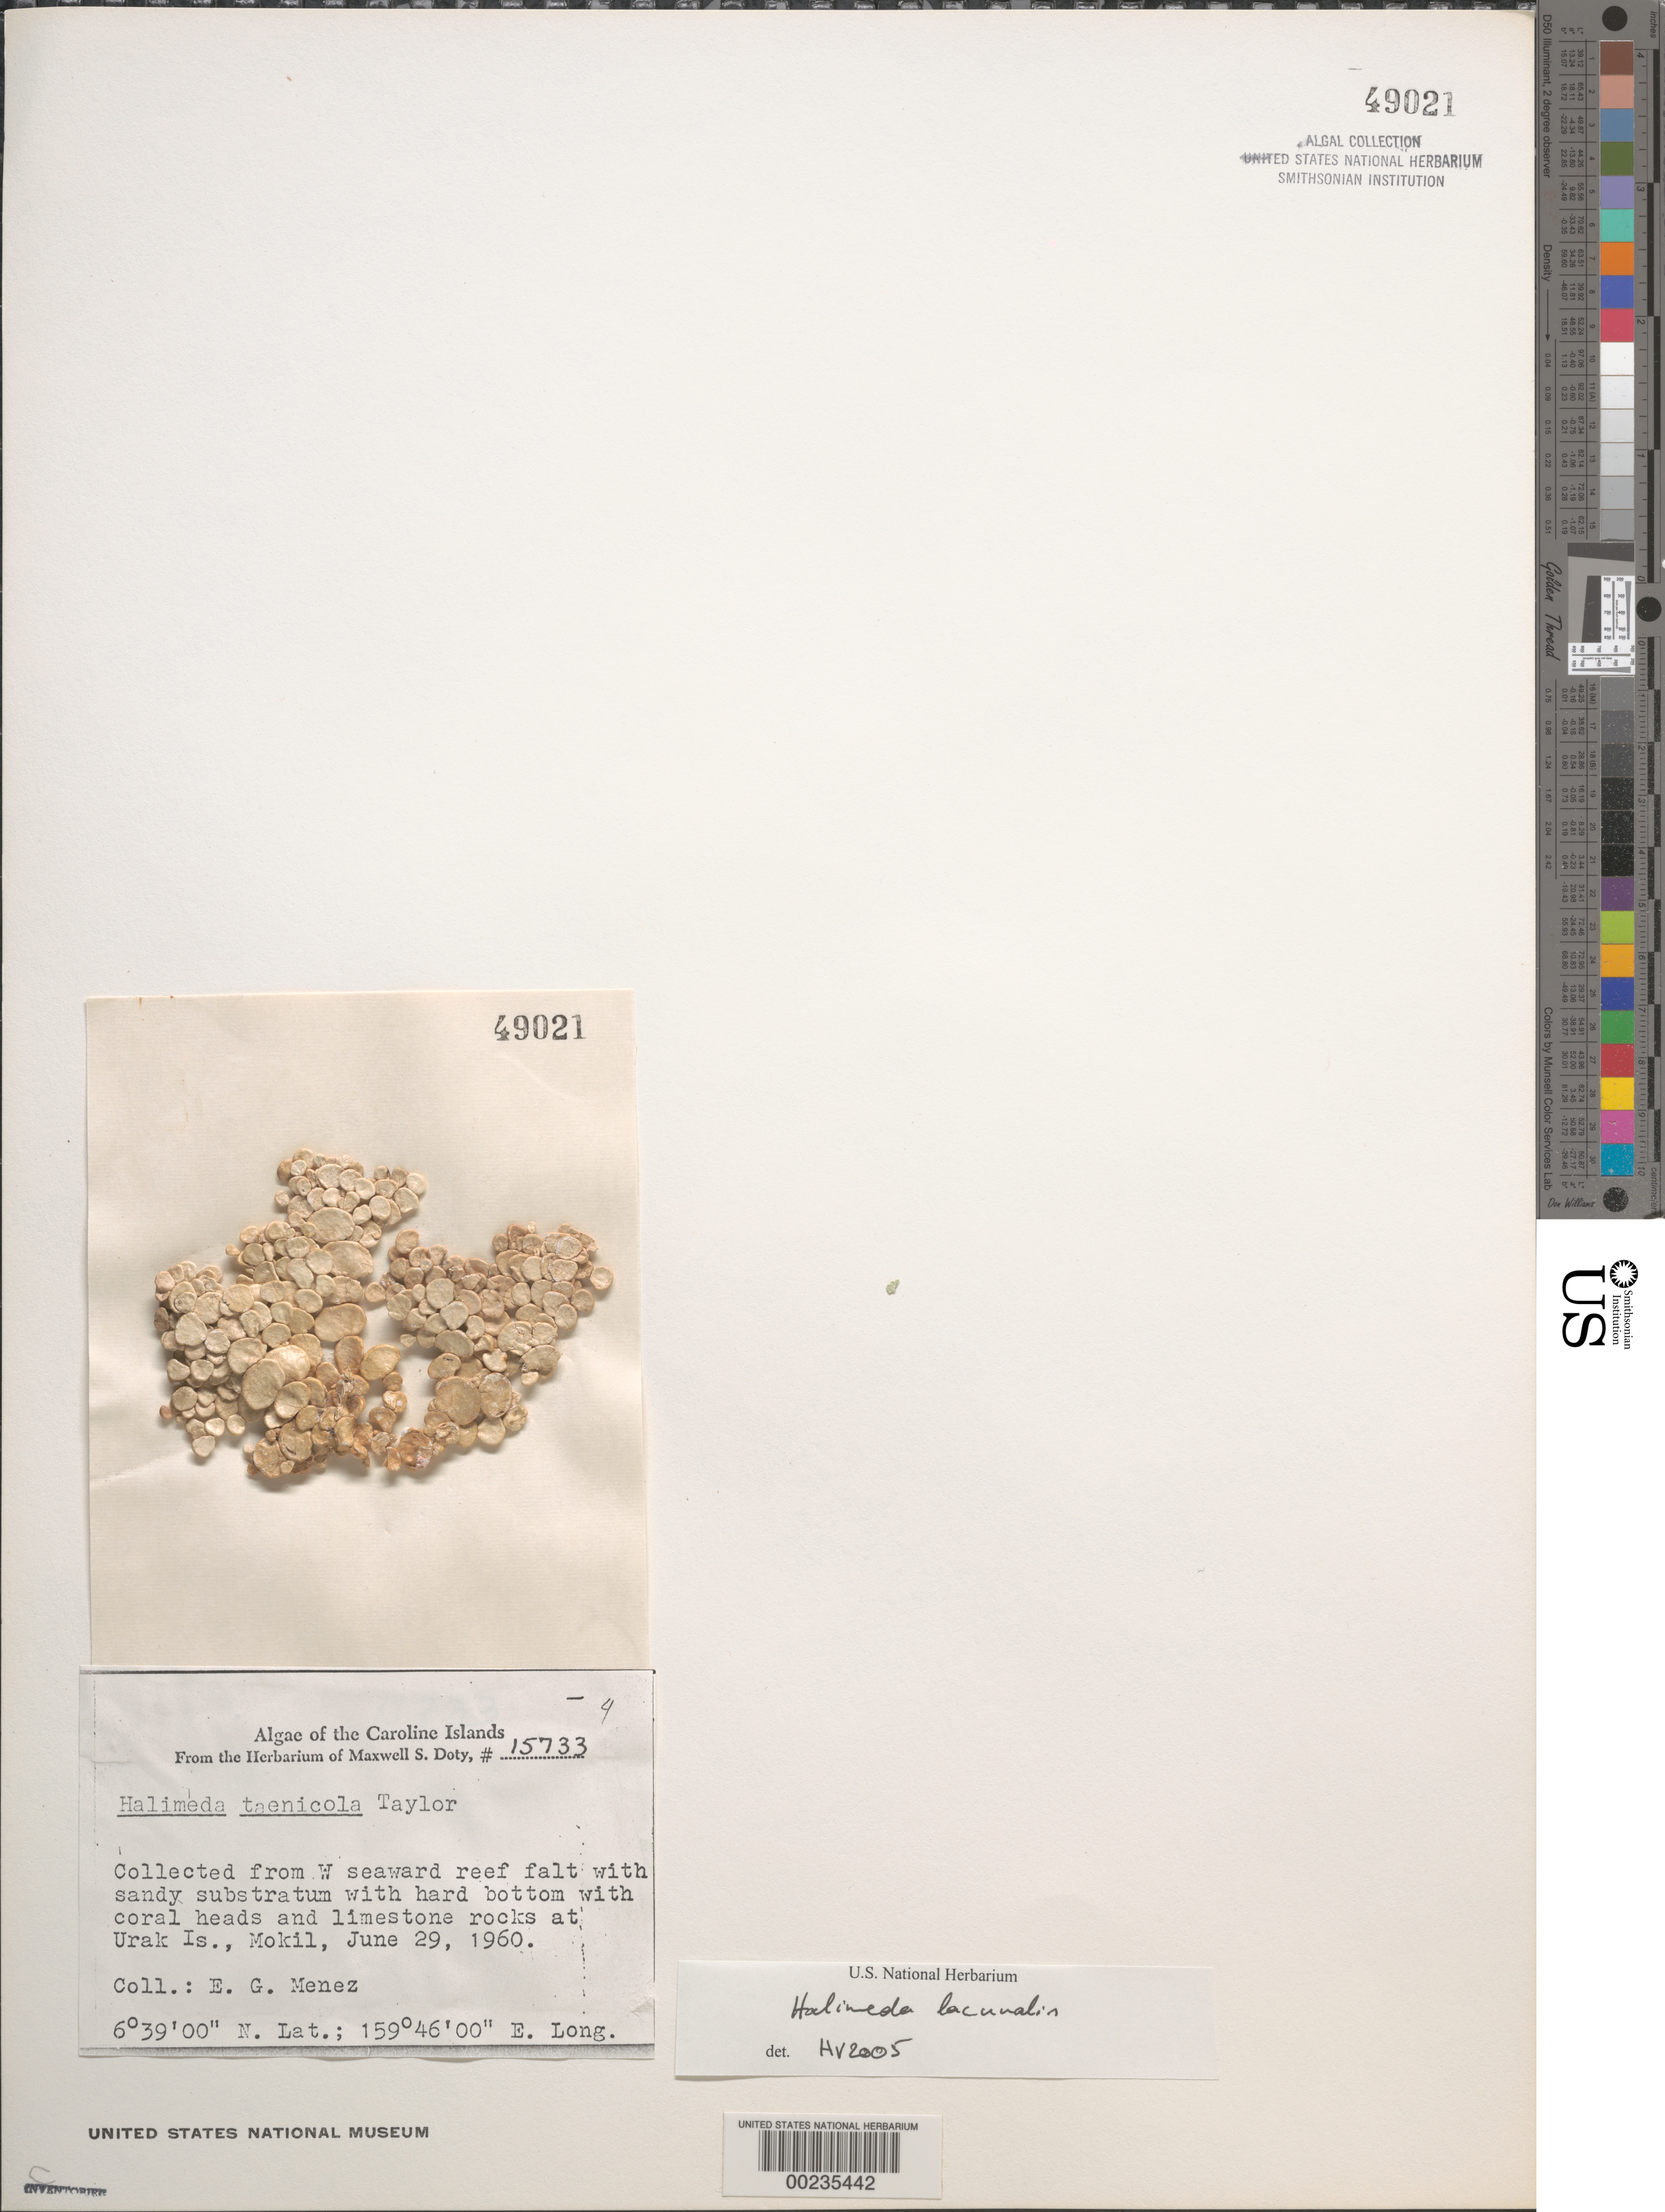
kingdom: Plantae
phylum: Chlorophyta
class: Ulvophyceae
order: Bryopsidales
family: Halimedaceae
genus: Halimeda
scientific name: Halimeda lacunalis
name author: W.R. Taylor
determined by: Verbruggen, H.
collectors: Meñez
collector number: MSD 15733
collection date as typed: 29 Jun 1960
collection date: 1960-06-29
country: Micronesia, Federated States of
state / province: Pohnpei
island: Mwokil (Mokil) Atoll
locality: Urak Islet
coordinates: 6 39' 00" N, 159 46' 00" E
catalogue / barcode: US 49021